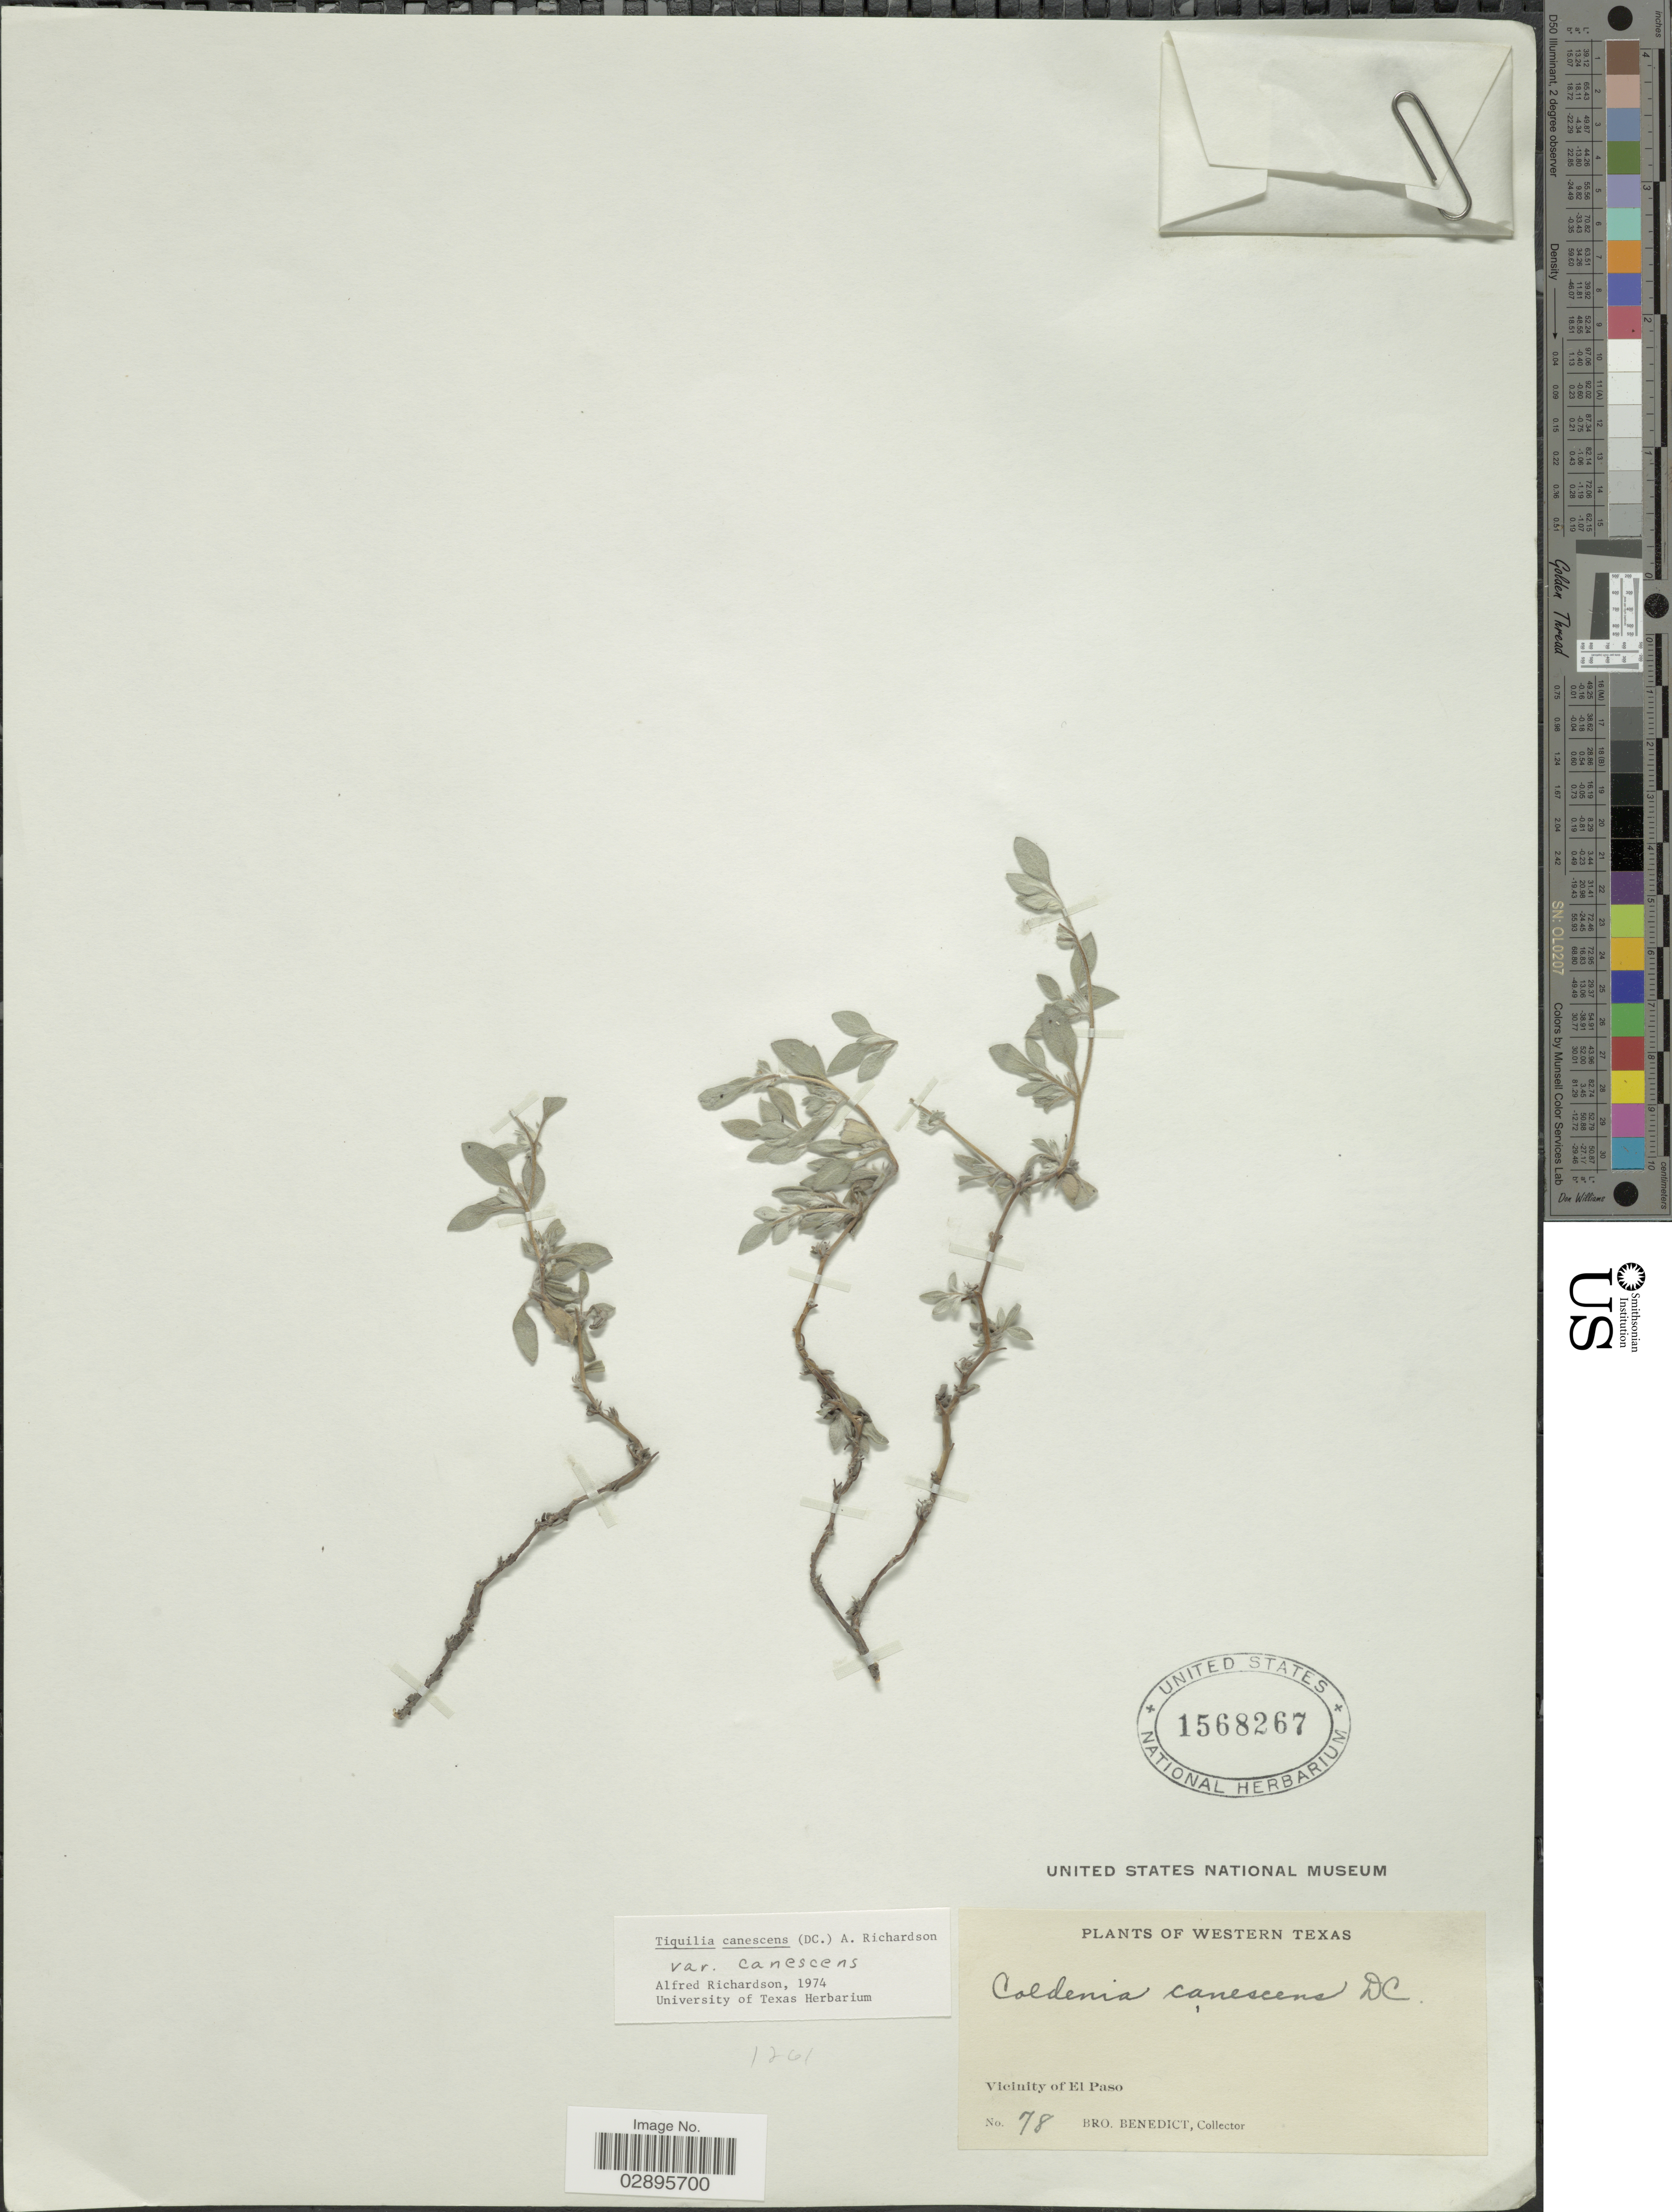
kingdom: Plantae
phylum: Tracheophyta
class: Magnoliopsida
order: Boraginales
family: Ehretiaceae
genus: Tiquilia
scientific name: Tiquilia canescens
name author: (DC.) A.T. Richardson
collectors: Bro. Benedict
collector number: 78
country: United States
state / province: Texas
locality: Western Texas. Vicinity of El Paso.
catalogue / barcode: US 1568267